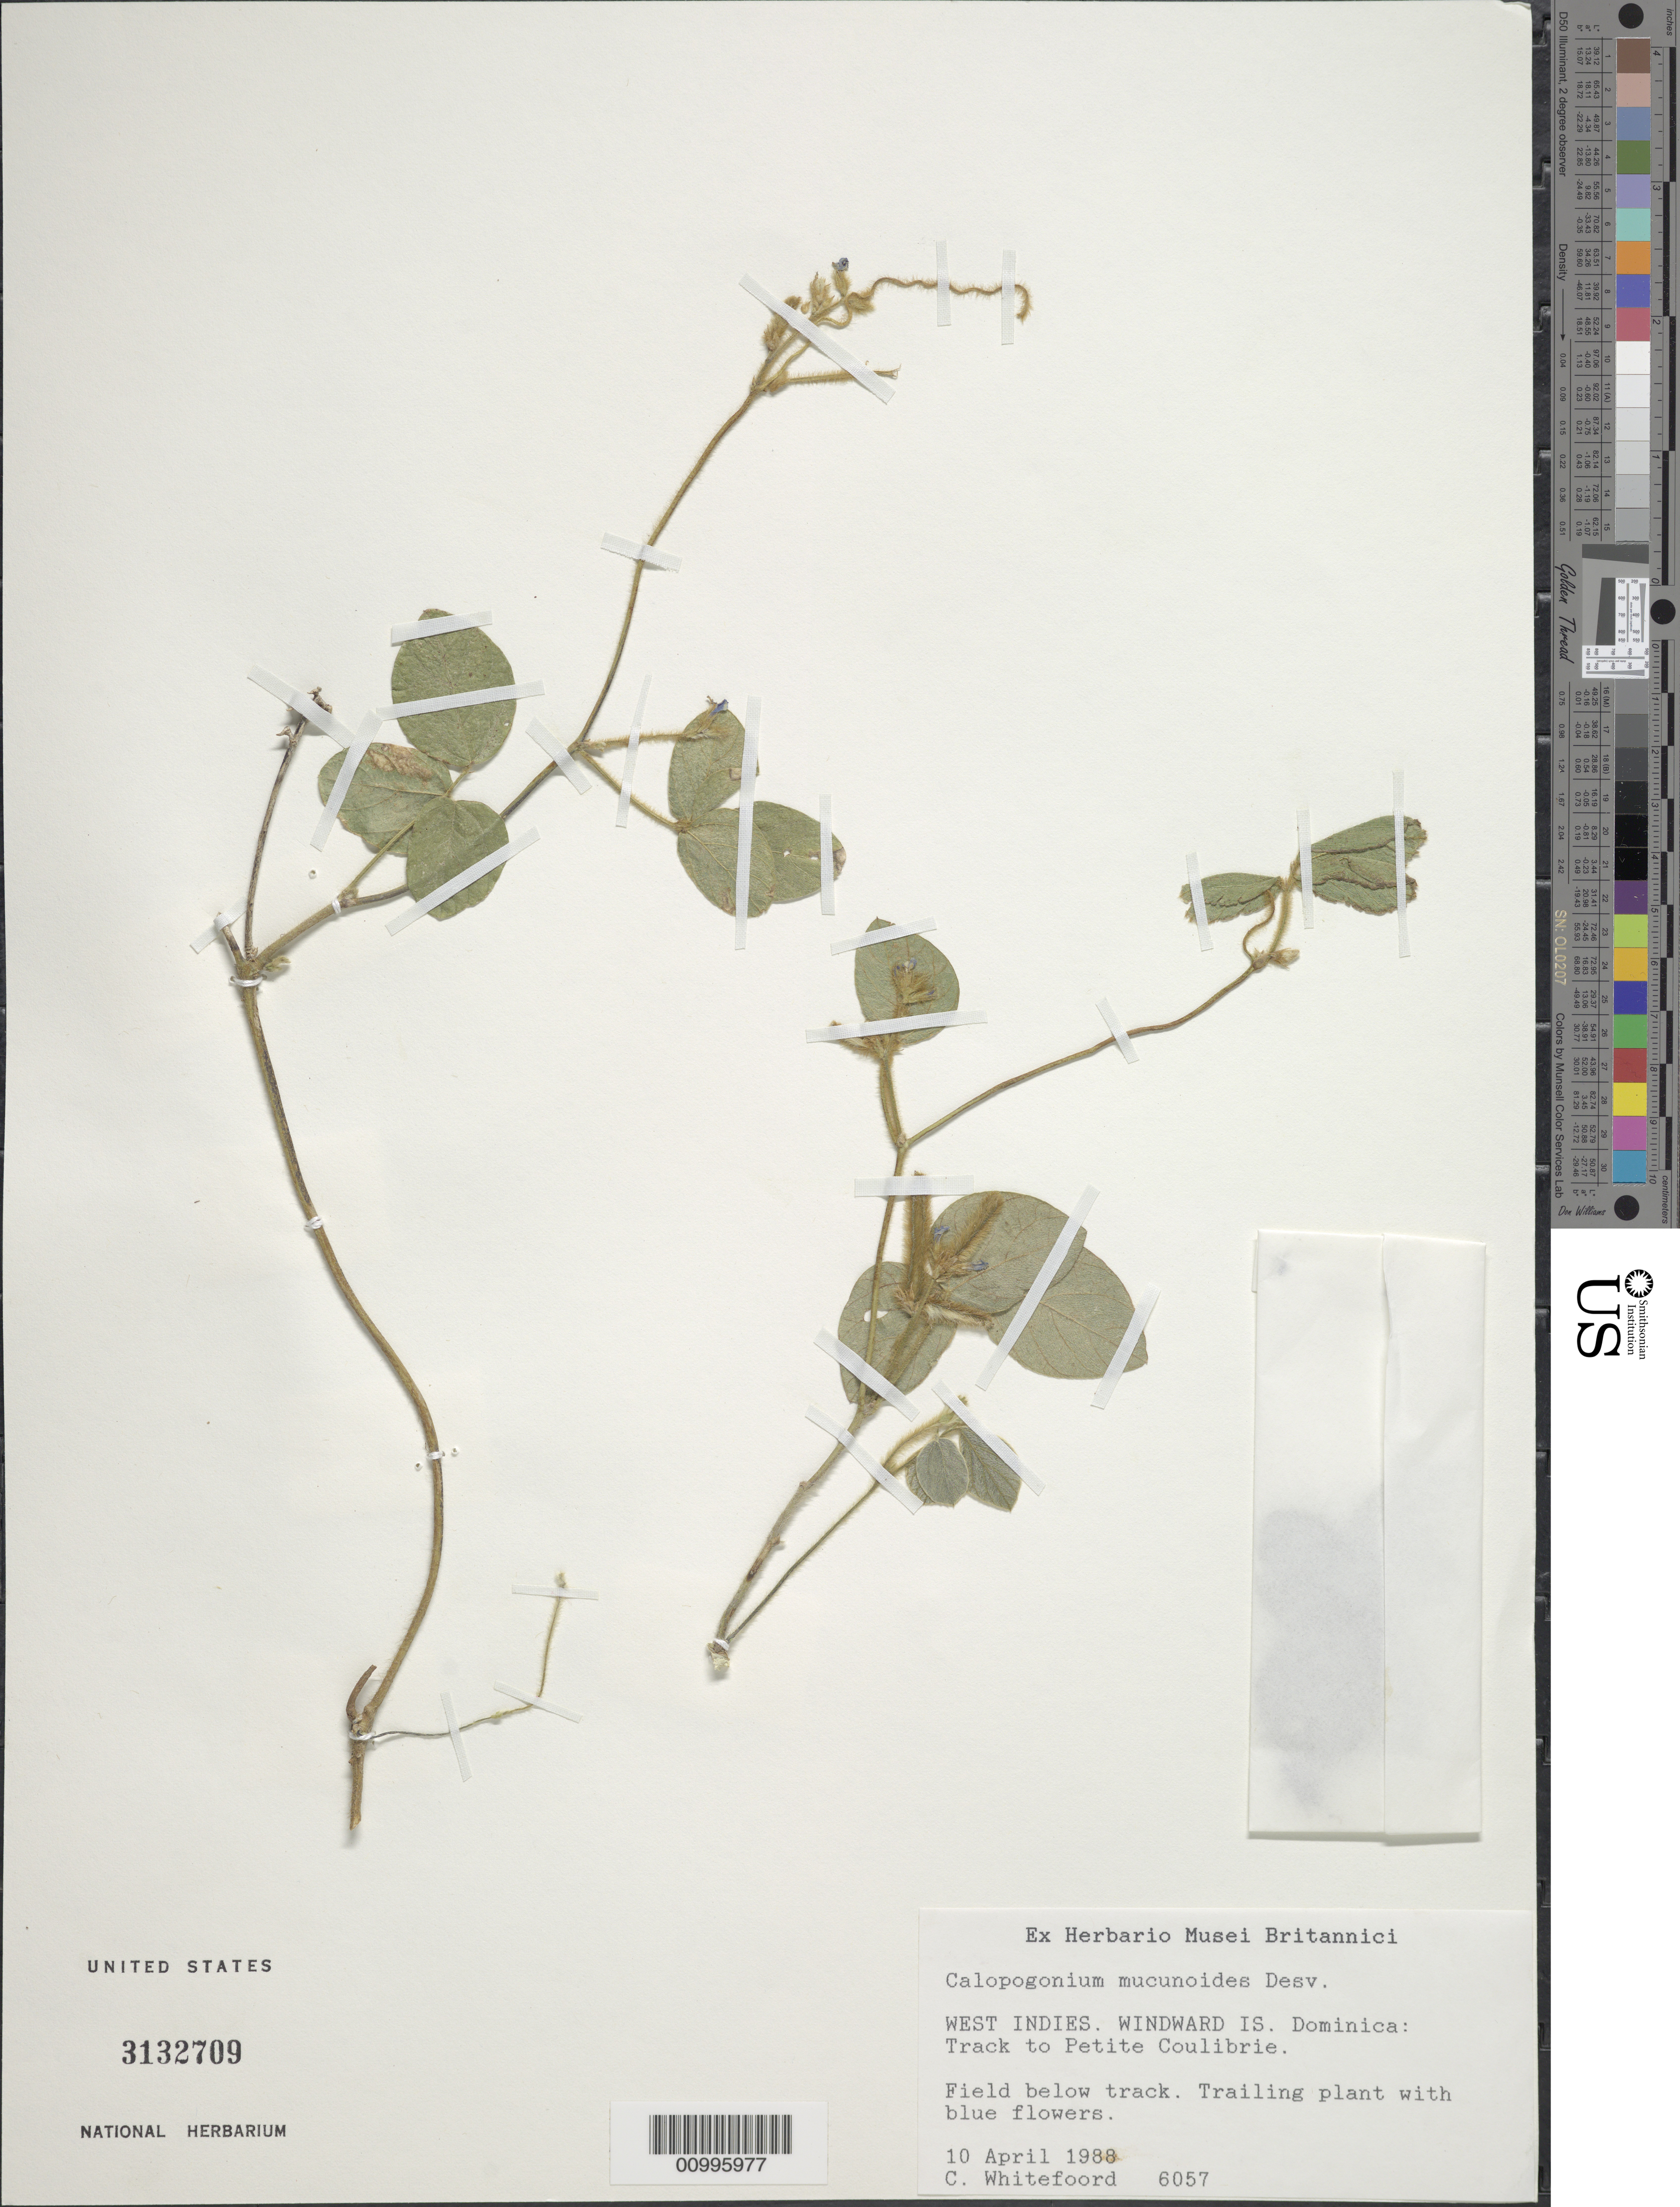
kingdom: Plantae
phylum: Tracheophyta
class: Magnoliopsida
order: Fabales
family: Fabaceae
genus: Calopogonium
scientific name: Calopogonium mucunoides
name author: Desv.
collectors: C. Whitefoord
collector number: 6057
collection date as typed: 10 Apr 1988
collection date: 1988-04-10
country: Dominica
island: Dominica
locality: Track to Petite Coulibrie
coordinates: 0 N, 0 E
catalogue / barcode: US 3132709